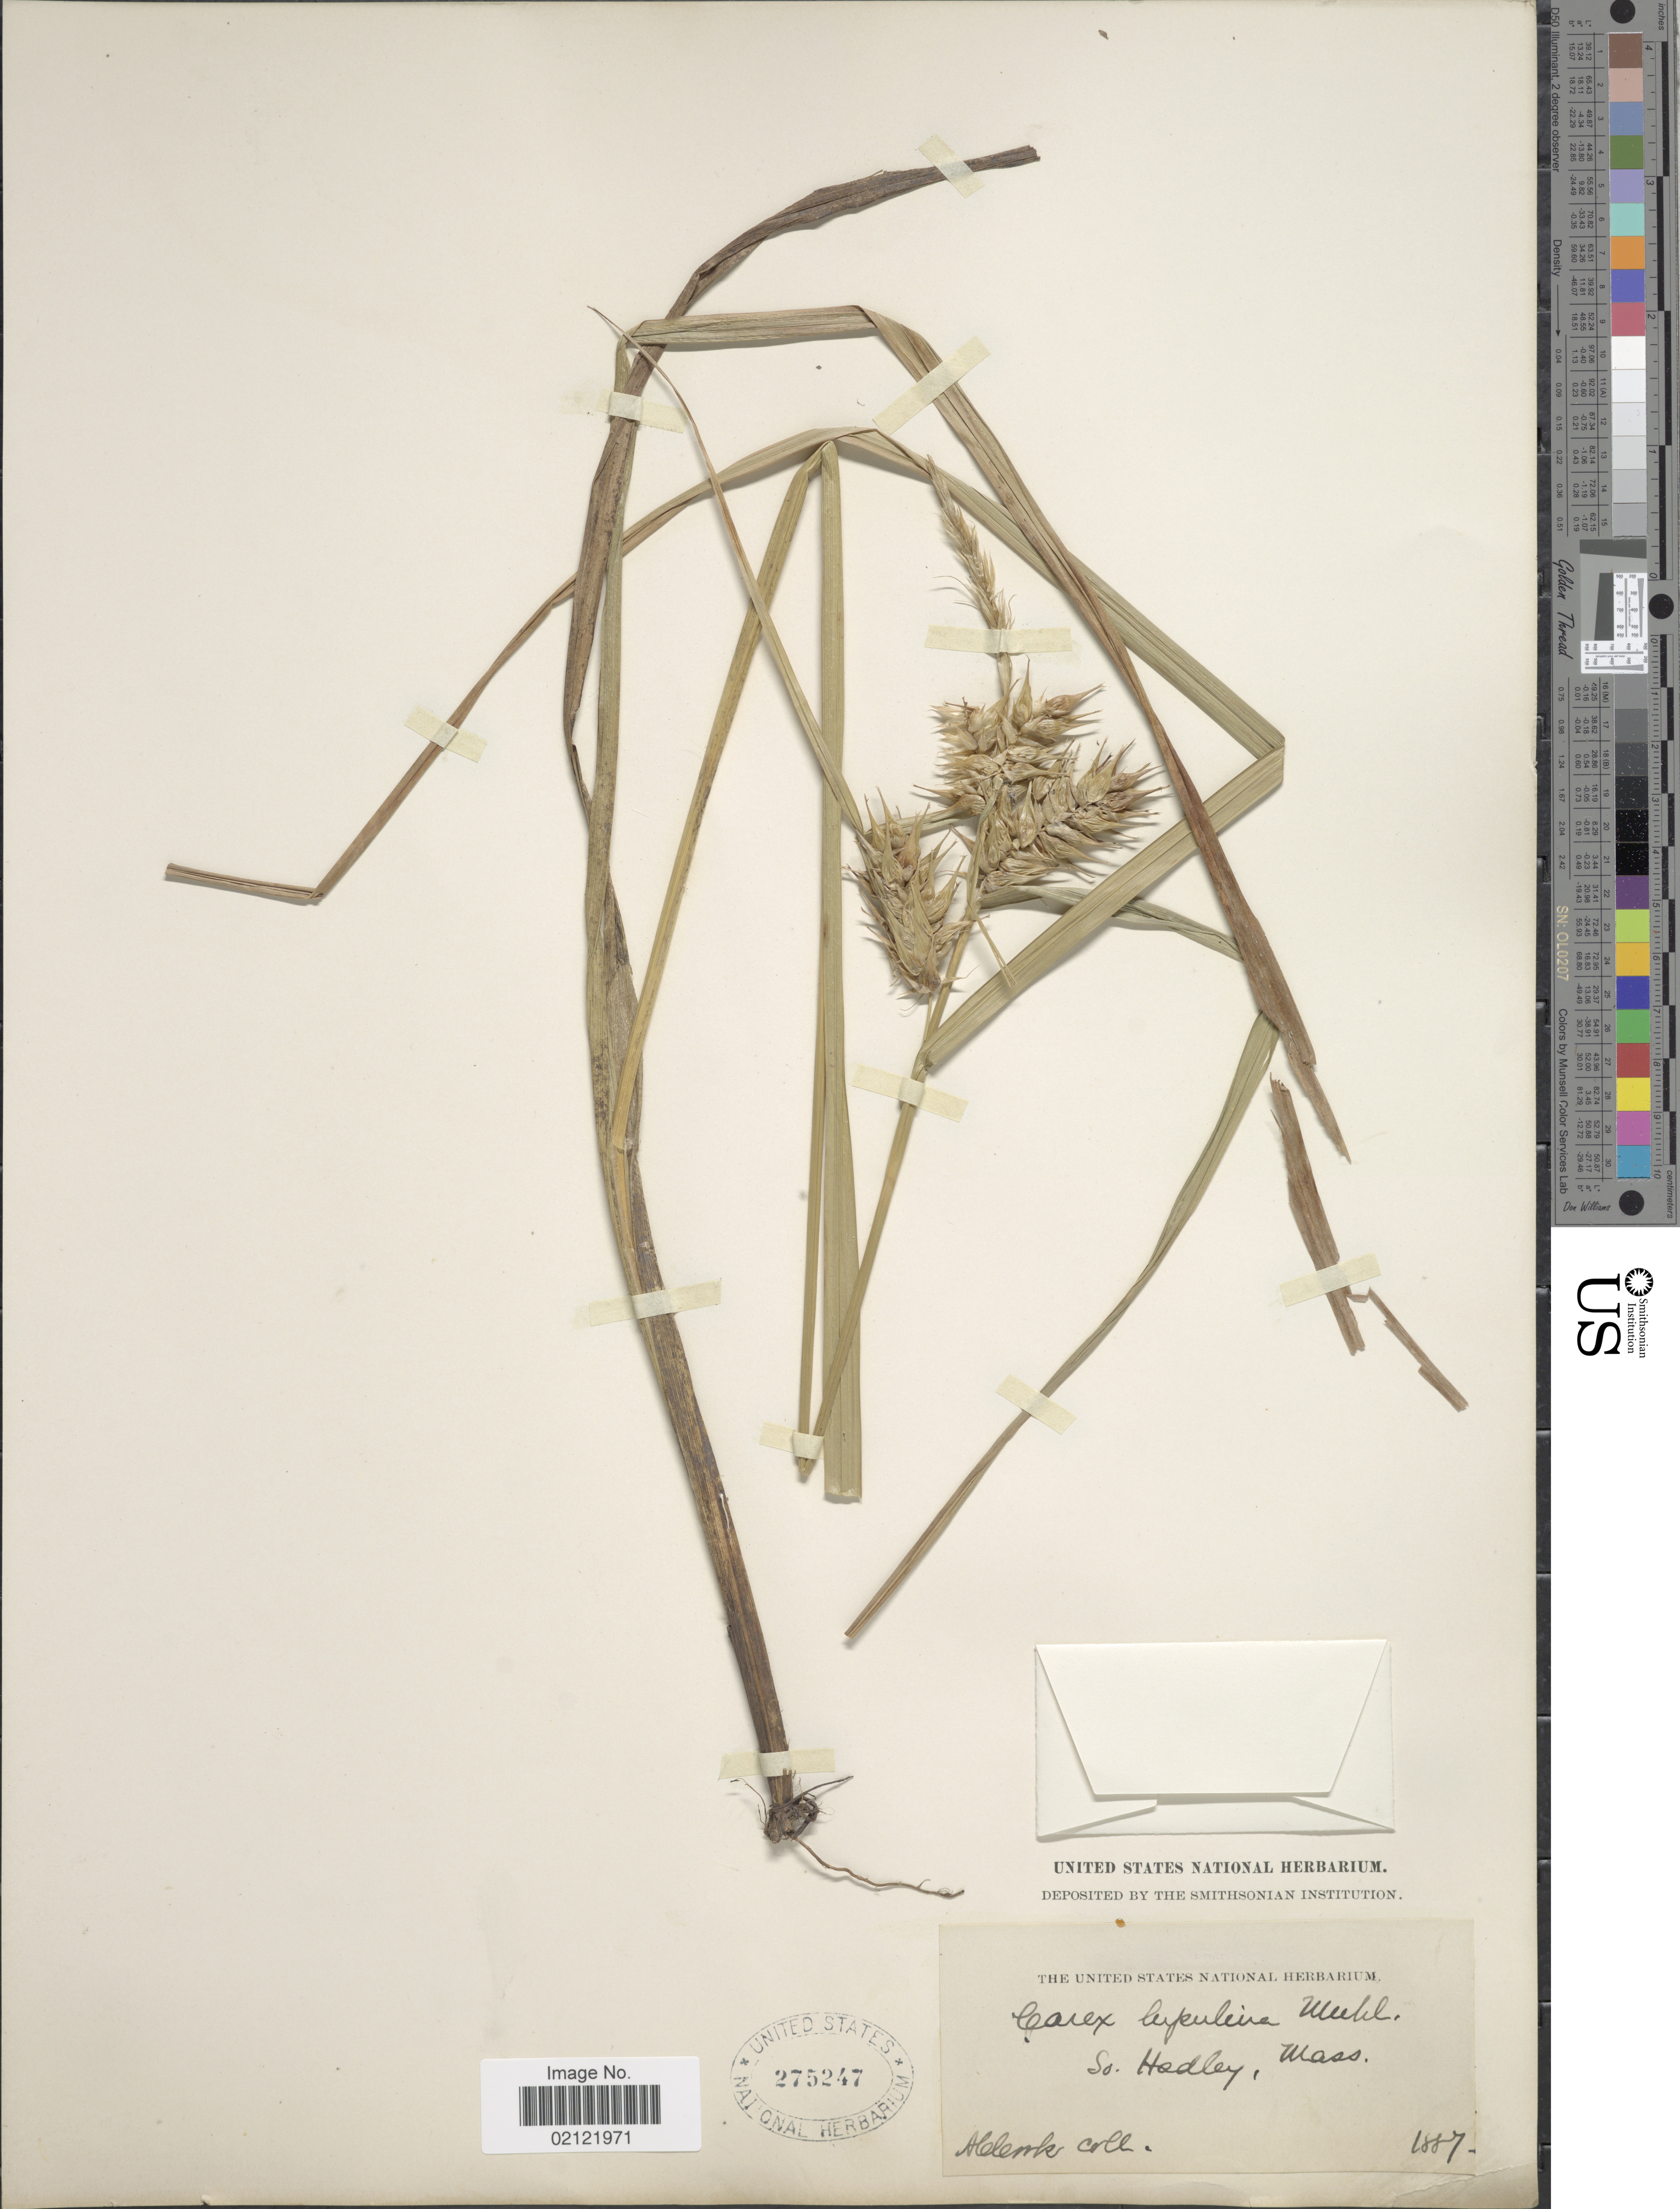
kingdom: Plantae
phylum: Tracheophyta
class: Liliopsida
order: Poales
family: Cyperaceae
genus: Carex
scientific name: Carex lupulina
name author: Muhl. ex Willd.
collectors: A. Cook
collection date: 1887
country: United States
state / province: Massachusetts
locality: So. Hadley, Mass.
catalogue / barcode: US 275247